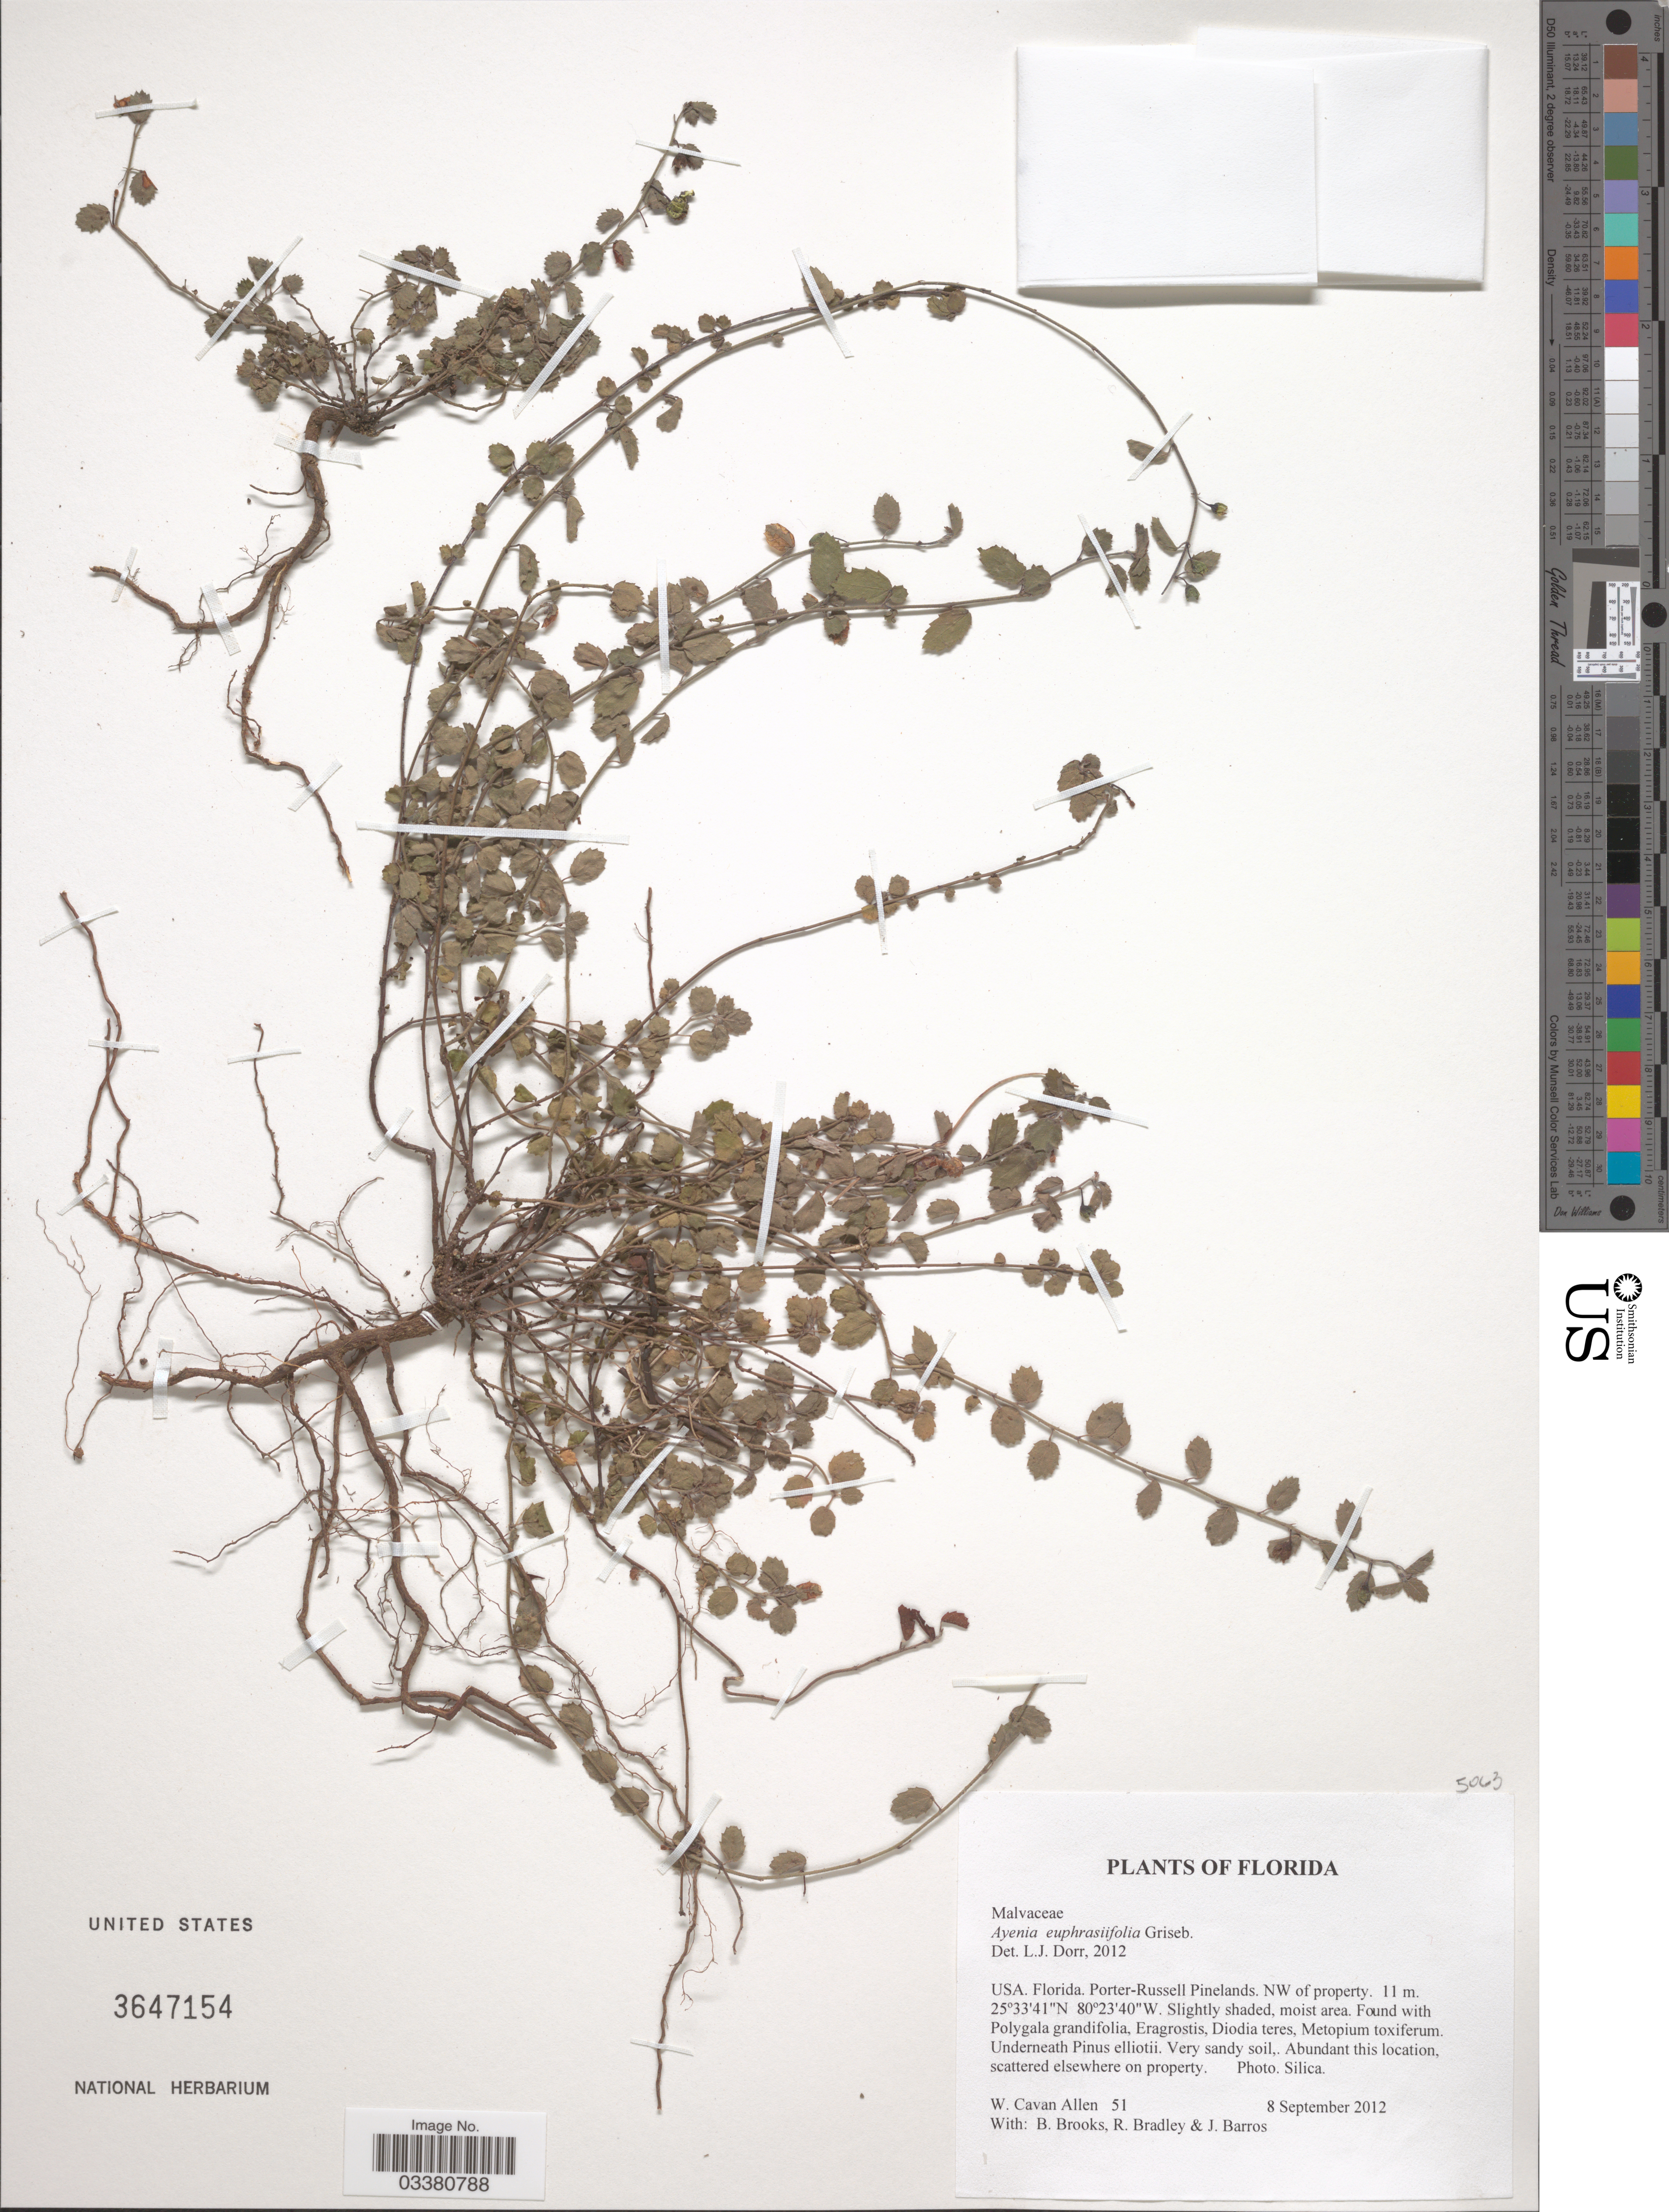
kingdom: Plantae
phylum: Tracheophyta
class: Magnoliopsida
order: Malvales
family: Malvaceae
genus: Ayenia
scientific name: Ayenia euphrasiifolia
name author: Griseb.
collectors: W. C. Allen, B. Brooks, R. Bradley & J. Barros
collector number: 51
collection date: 2012-09-08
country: United States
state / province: Florida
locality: Porter-Russell Pinelands. NW of property.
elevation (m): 11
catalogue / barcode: US 3647154